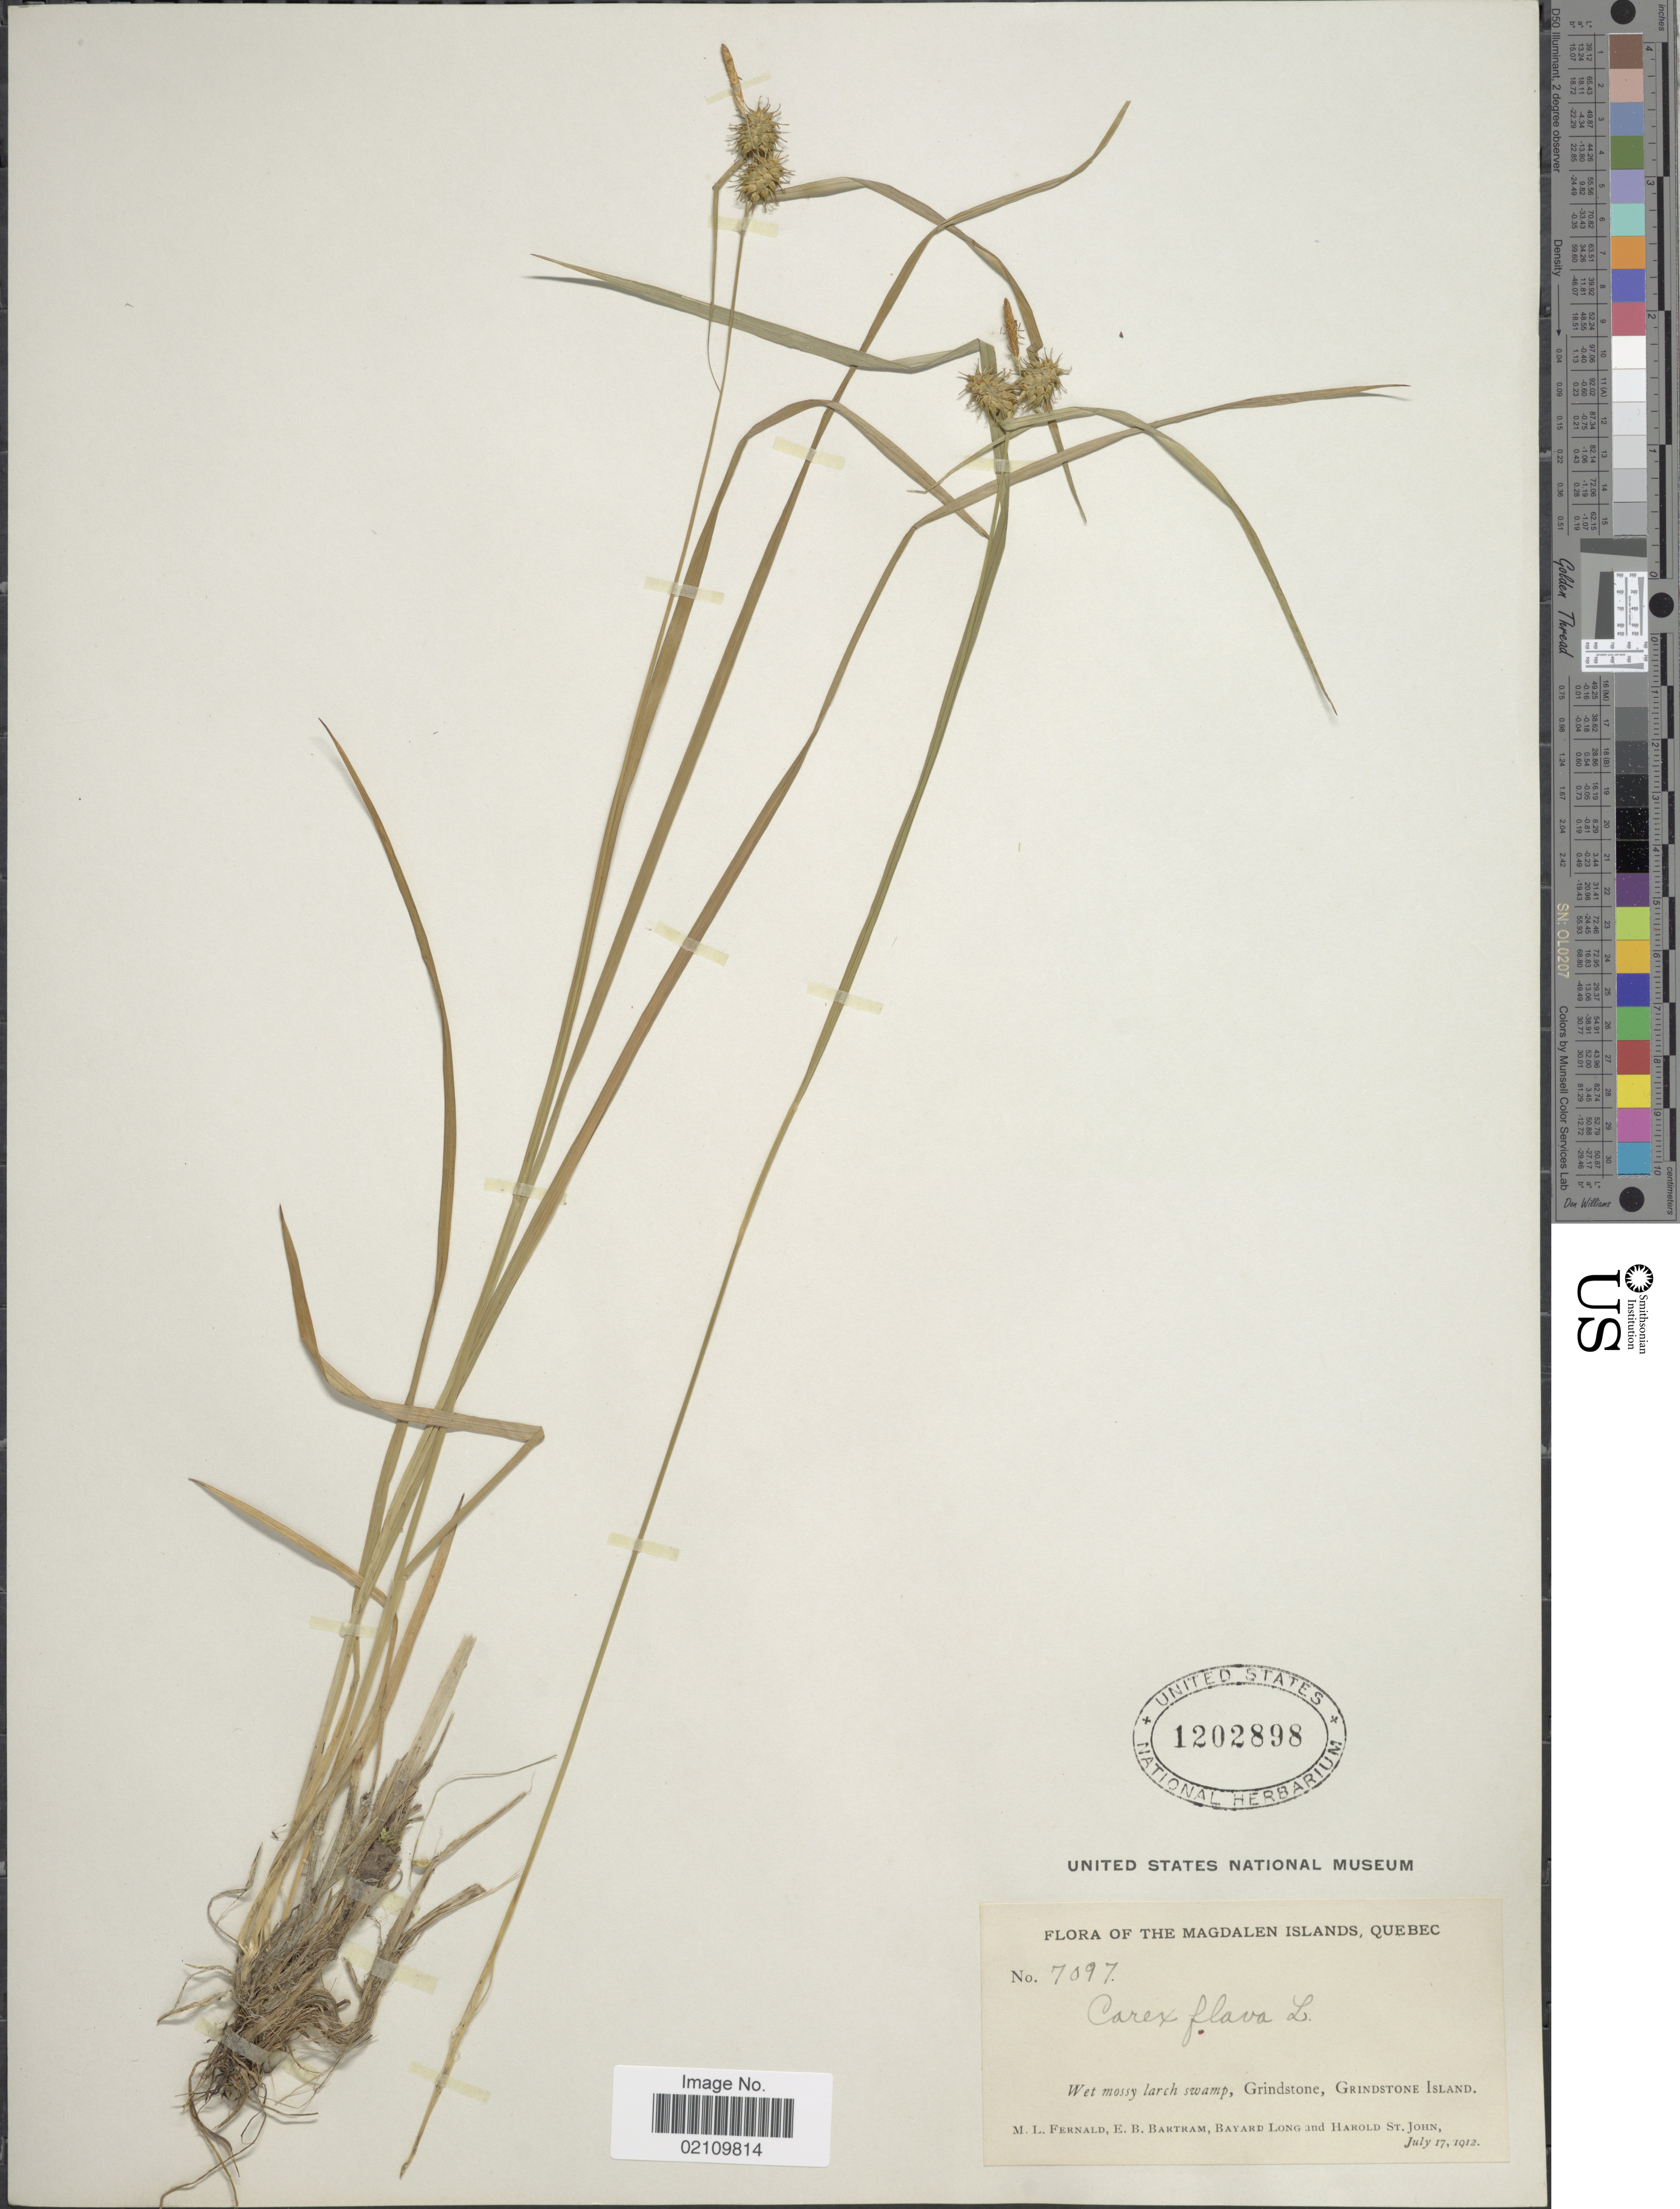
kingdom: Plantae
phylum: Tracheophyta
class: Liliopsida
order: Poales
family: Cyperaceae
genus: Carex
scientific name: Carex flava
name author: L.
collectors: M. L. Fernald, E. B. Bartram, B. Long & H. St. John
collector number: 7097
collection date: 1912-07-17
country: Canada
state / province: Quebec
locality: The Magdalen Islands. Wet mossy larch swamp, Grindstone, Grindstone Island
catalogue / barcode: US 1202898